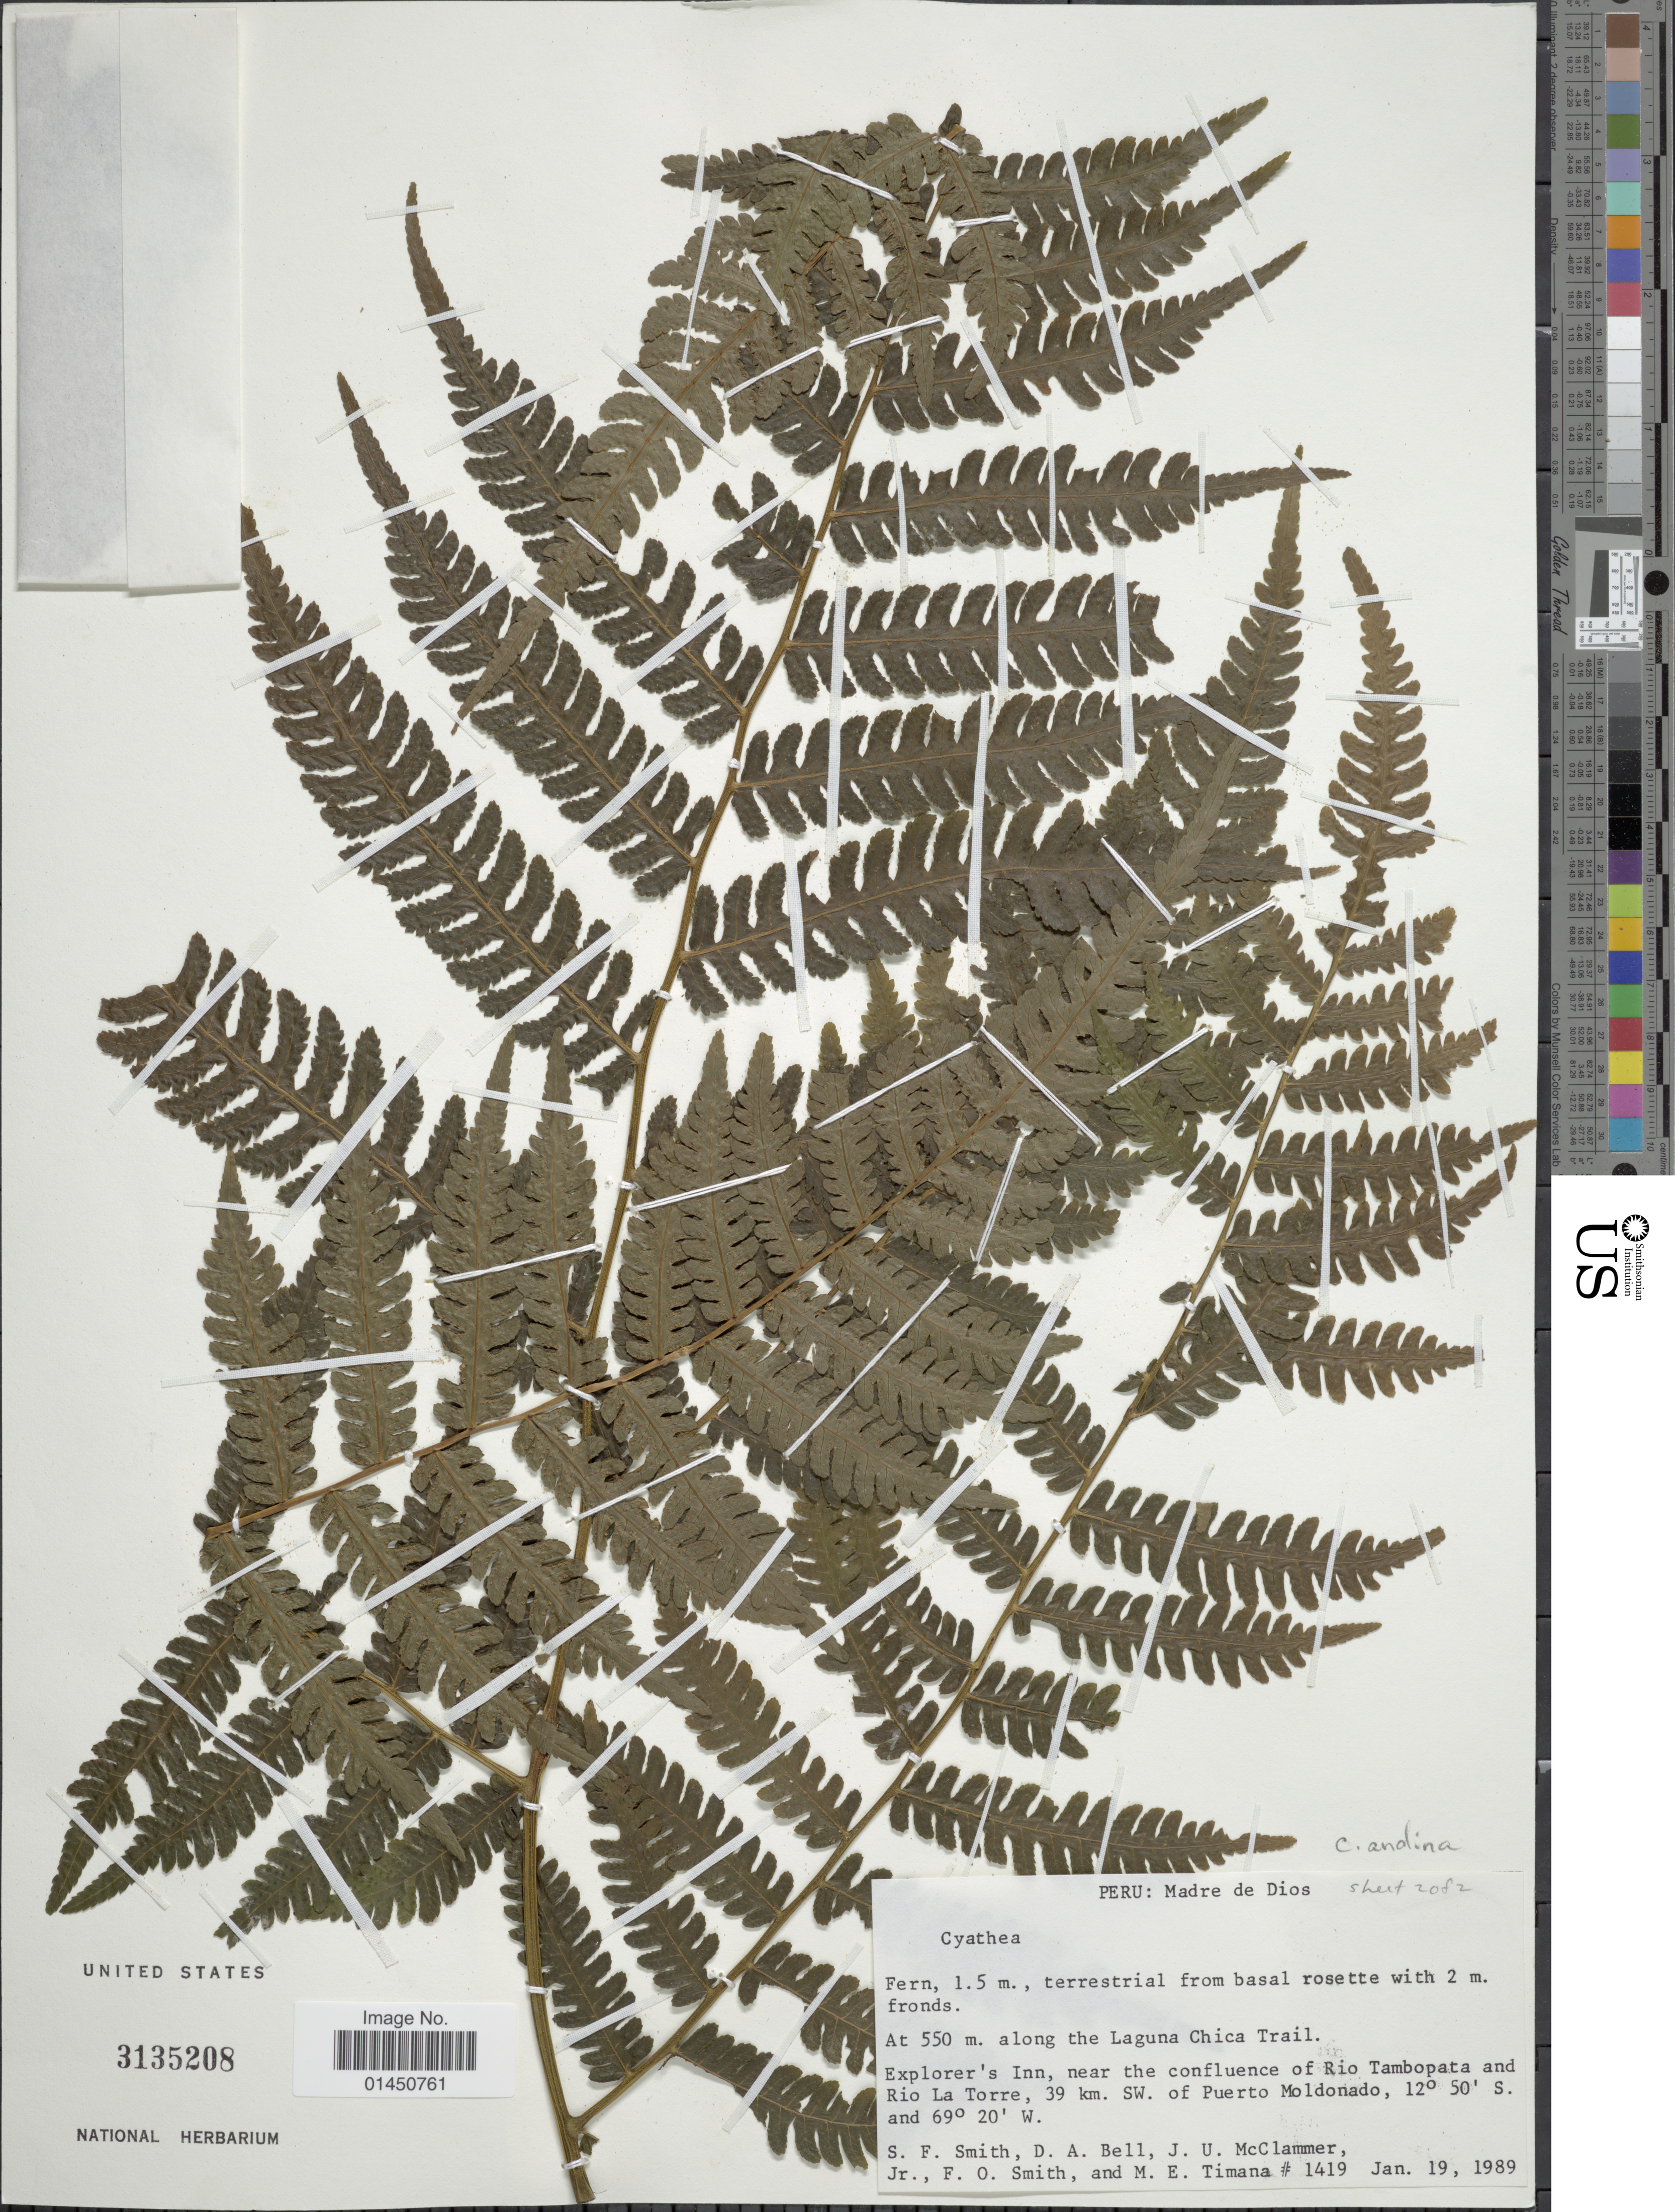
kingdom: Plantae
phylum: Tracheophyta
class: Polypodiopsida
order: Cyatheales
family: Cyatheaceae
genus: Cyathea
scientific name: Cyathea andina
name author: Domin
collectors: S.F. Smith, D. A. Bell, J. McClammer & F. Smith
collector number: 1419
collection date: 1989-01-19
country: Peru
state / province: Madre de Dios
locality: Explorer's Inn, near the confluence of Rio Tambopata and Rio La Torre, 39 km. SW. of Puerto Moldonado.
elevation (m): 550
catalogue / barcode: US 3135208